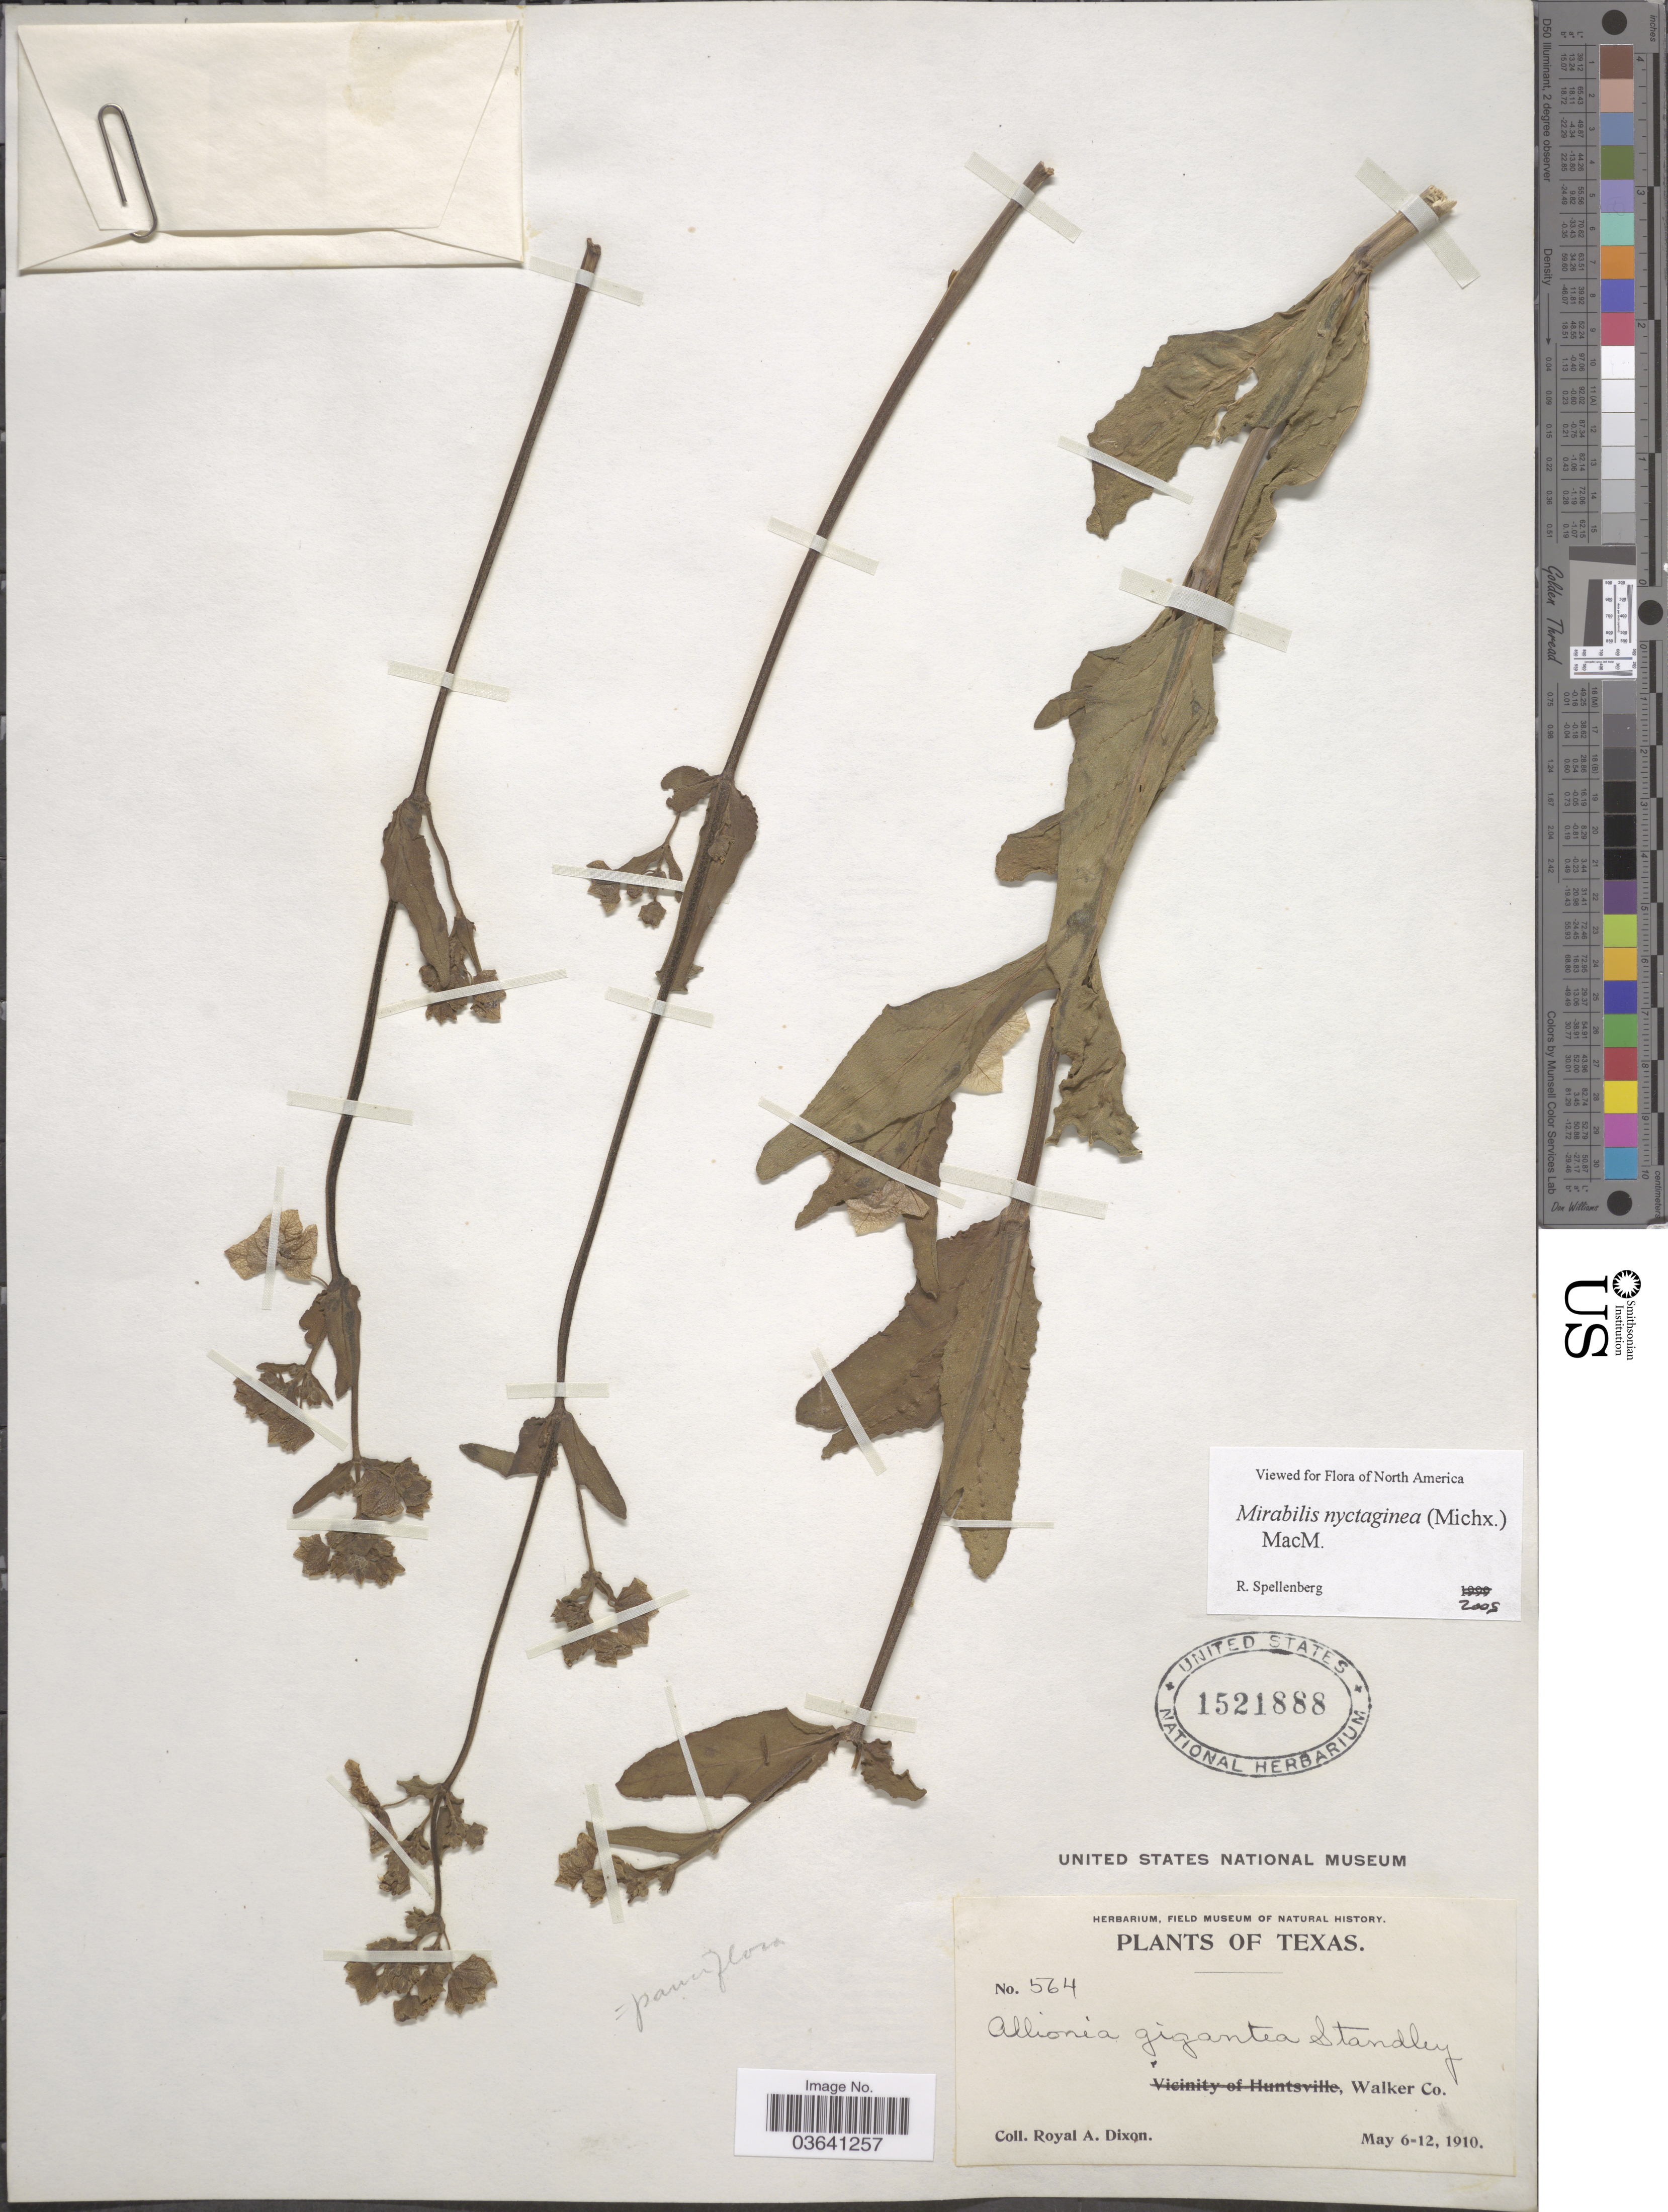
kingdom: Plantae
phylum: Tracheophyta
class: Magnoliopsida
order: Caryophyllales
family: Nyctaginaceae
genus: Mirabilis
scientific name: Mirabilis nyctaginea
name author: (Michx.) MacMill.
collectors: R. A. Dixon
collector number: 564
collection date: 1910-05-06/1910-05-12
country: United States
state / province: Texas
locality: Walker Co.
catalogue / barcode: US 1521888